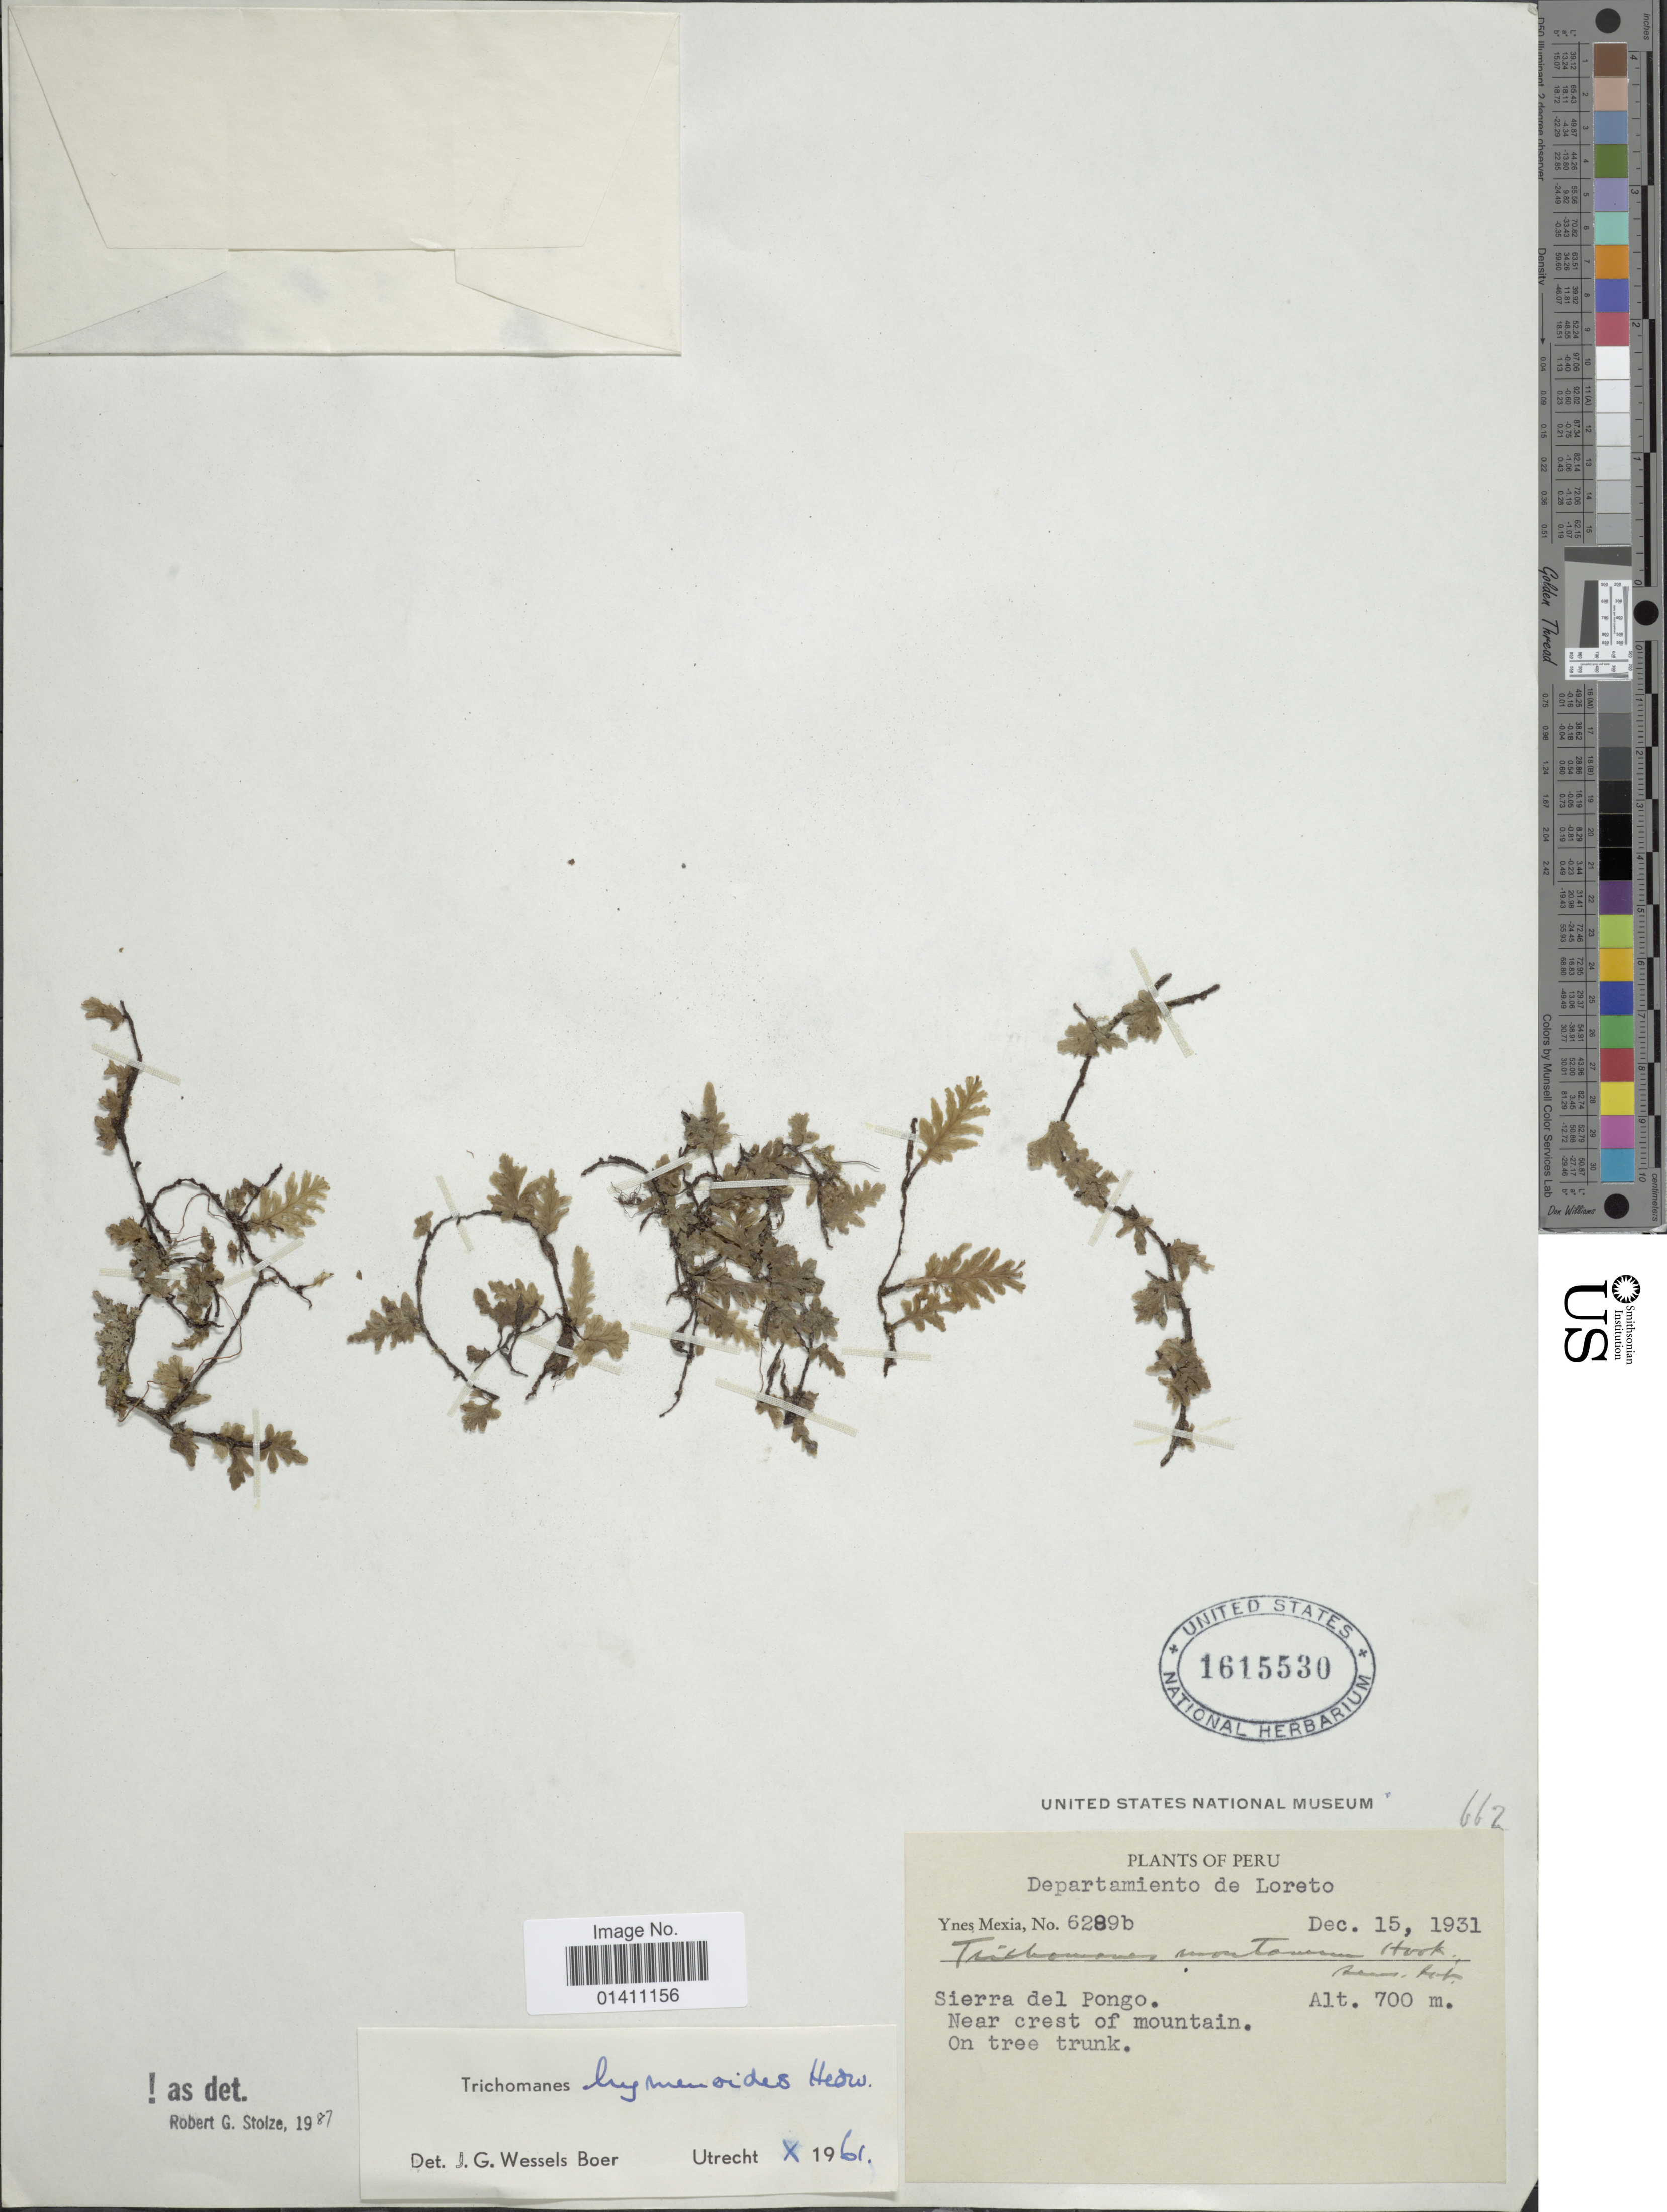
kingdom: Plantae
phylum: Tracheophyta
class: Polypodiopsida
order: Hymenophyllales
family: Hymenophyllaceae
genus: Didymoglossum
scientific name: Didymoglossum hymenoides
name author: (Hedw.) Copel.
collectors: Y. Mexia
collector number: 6289b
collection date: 1931-12-15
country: Peru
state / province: Loreto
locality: Departamento de Loreto. Sierra del Pongo. Near crest of mountain.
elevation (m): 700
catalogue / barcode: US 1615530